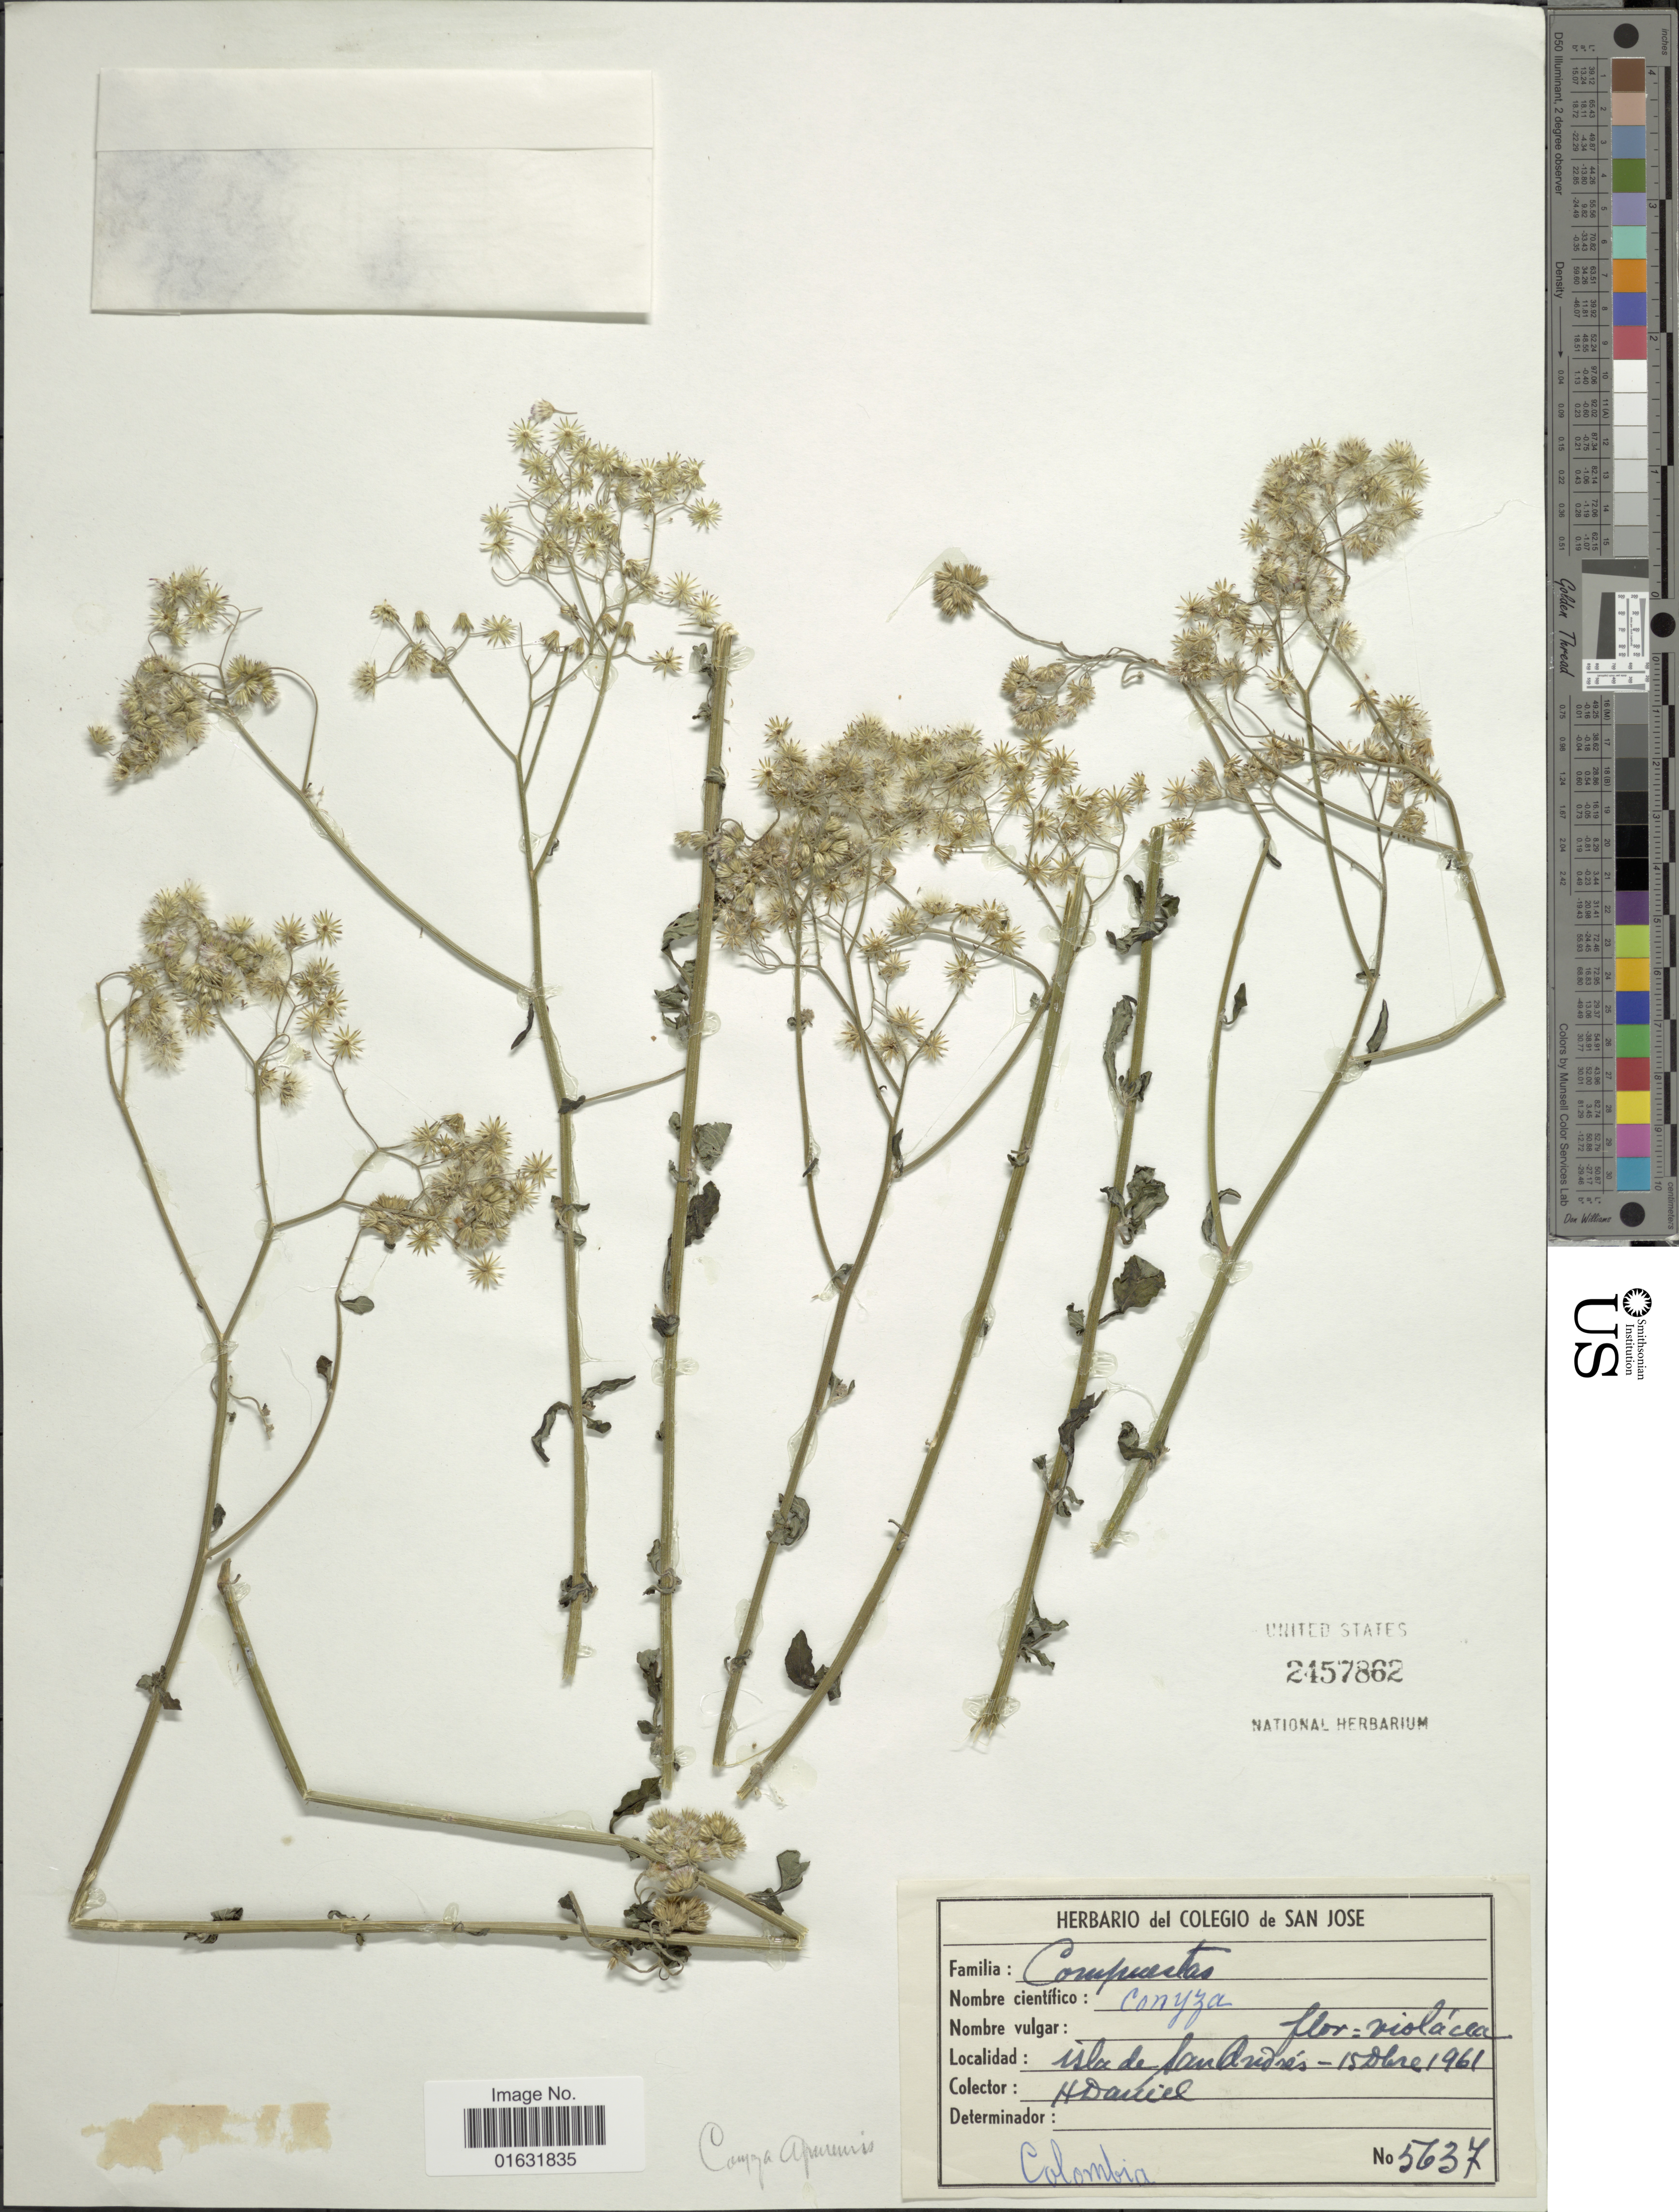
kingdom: Plantae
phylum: Tracheophyta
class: Magnoliopsida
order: Asterales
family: Asteraceae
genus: Cyanthillium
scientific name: Cyanthillium cinereum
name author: (L.) H. Rob.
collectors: H. Daniel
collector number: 5637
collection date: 1961-12-15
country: Colombia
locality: Isla de San Andres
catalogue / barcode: US 2457862